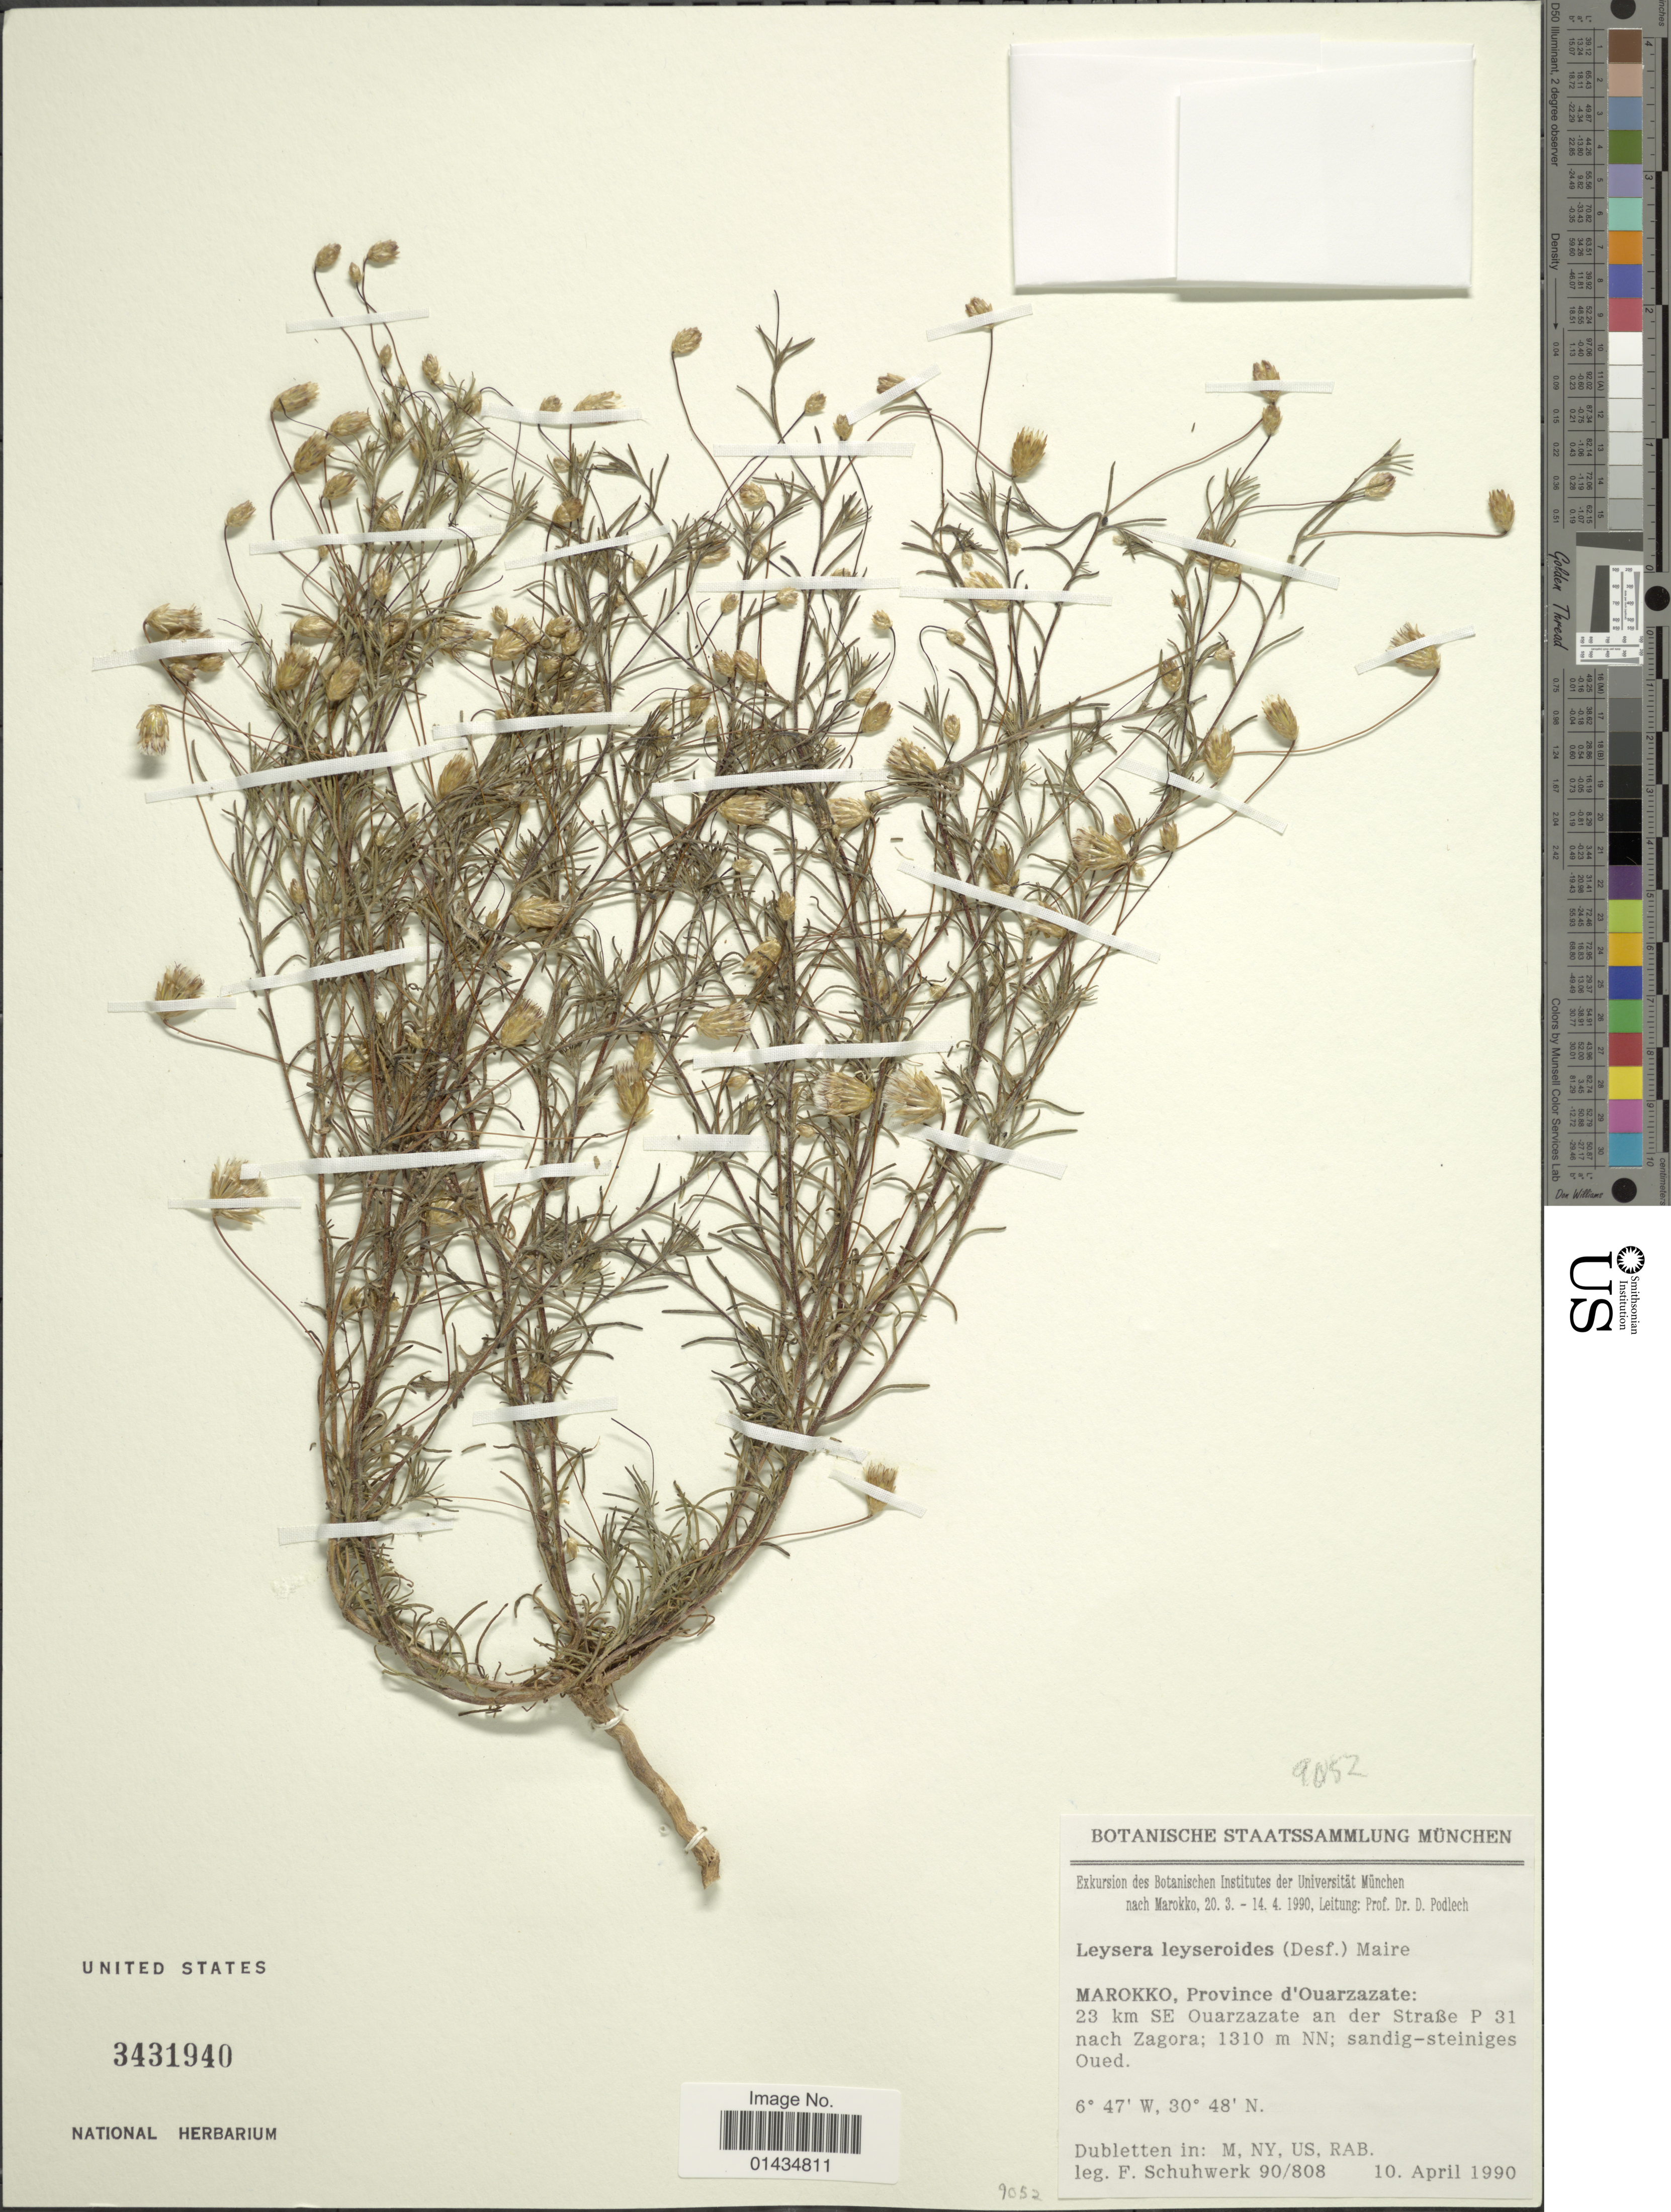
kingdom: Plantae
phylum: Tracheophyta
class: Magnoliopsida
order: Asterales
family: Asteraceae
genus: Leysera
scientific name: Leysera leyseroides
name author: (Desf.) Maire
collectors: Schuhwerk, F.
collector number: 90/808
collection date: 1990-04-10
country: Morocco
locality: Province D'Ouarzazate, 23 km SE Ouarzazate an der Straße P 31 nach Zagora.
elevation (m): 1310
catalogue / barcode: US 3431940